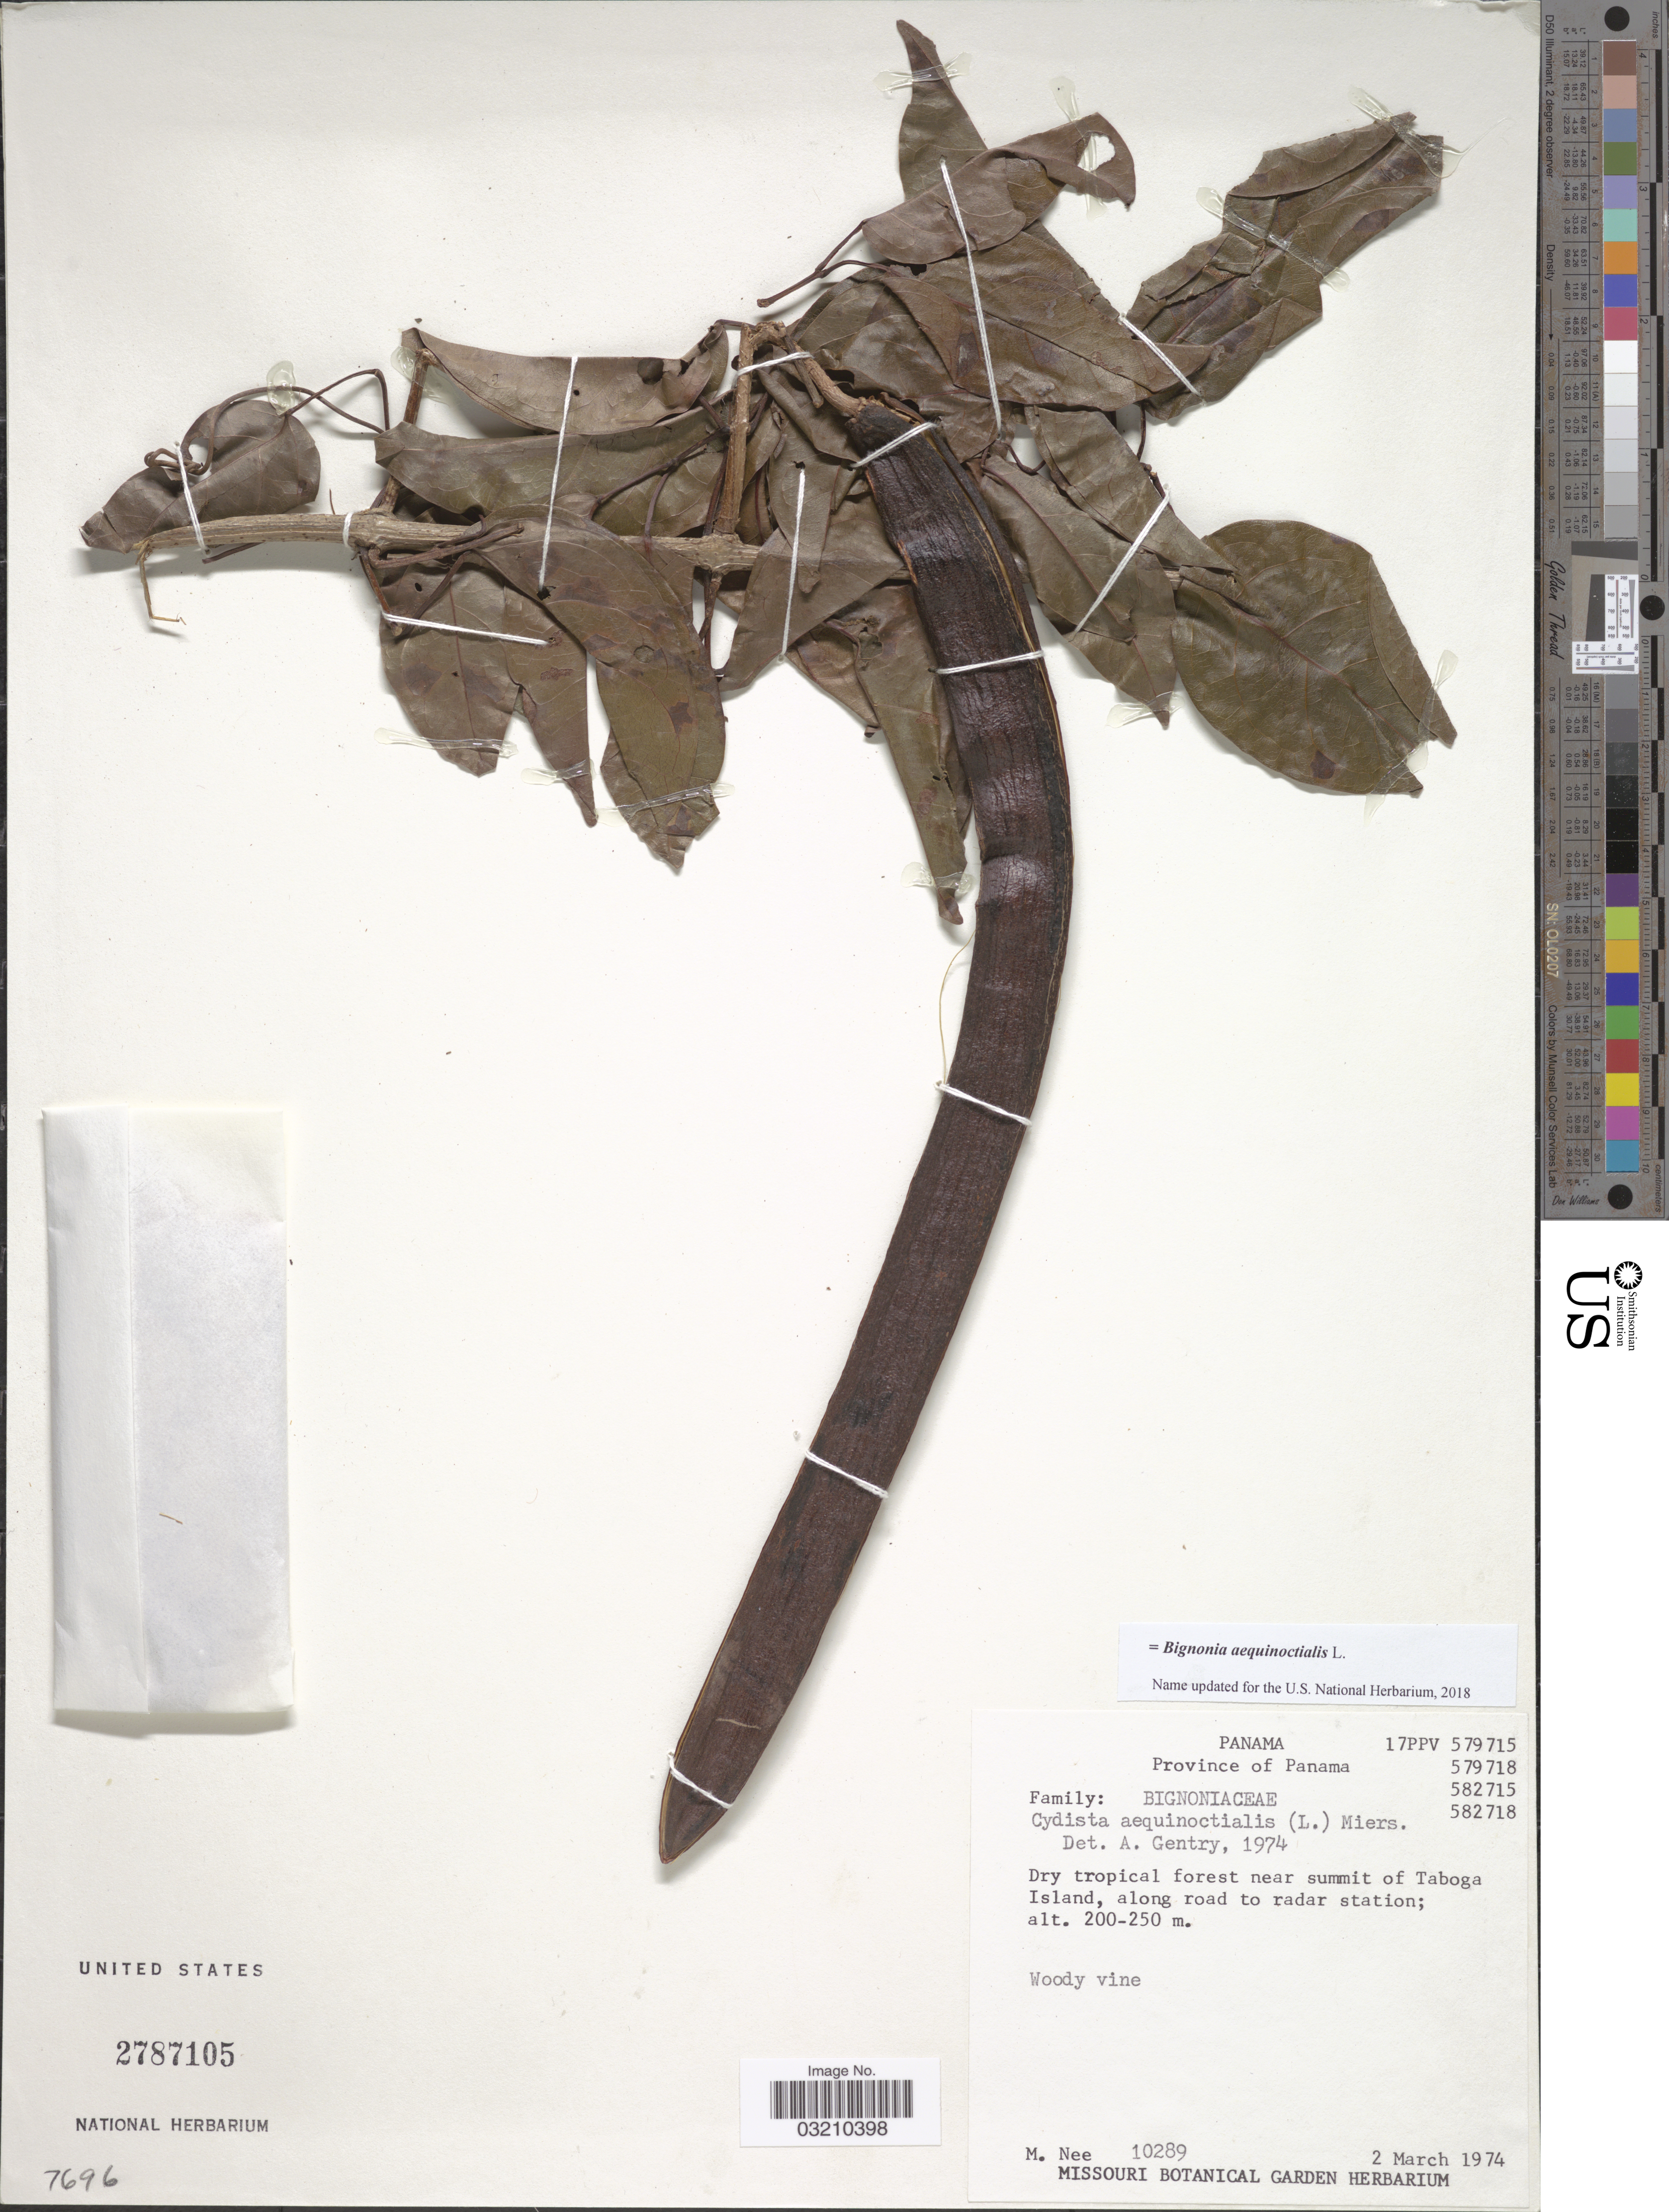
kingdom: Plantae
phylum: Tracheophyta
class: Magnoliopsida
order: Lamiales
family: Bignoniaceae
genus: Bignonia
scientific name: Bignonia aequinoctialis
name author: L.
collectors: M. Nee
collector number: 10289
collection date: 1974-03-02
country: Panama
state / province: Panamá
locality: Dry tropical forest near summit of Taboga Island, along road to radar station.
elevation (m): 200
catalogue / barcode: US 2787105